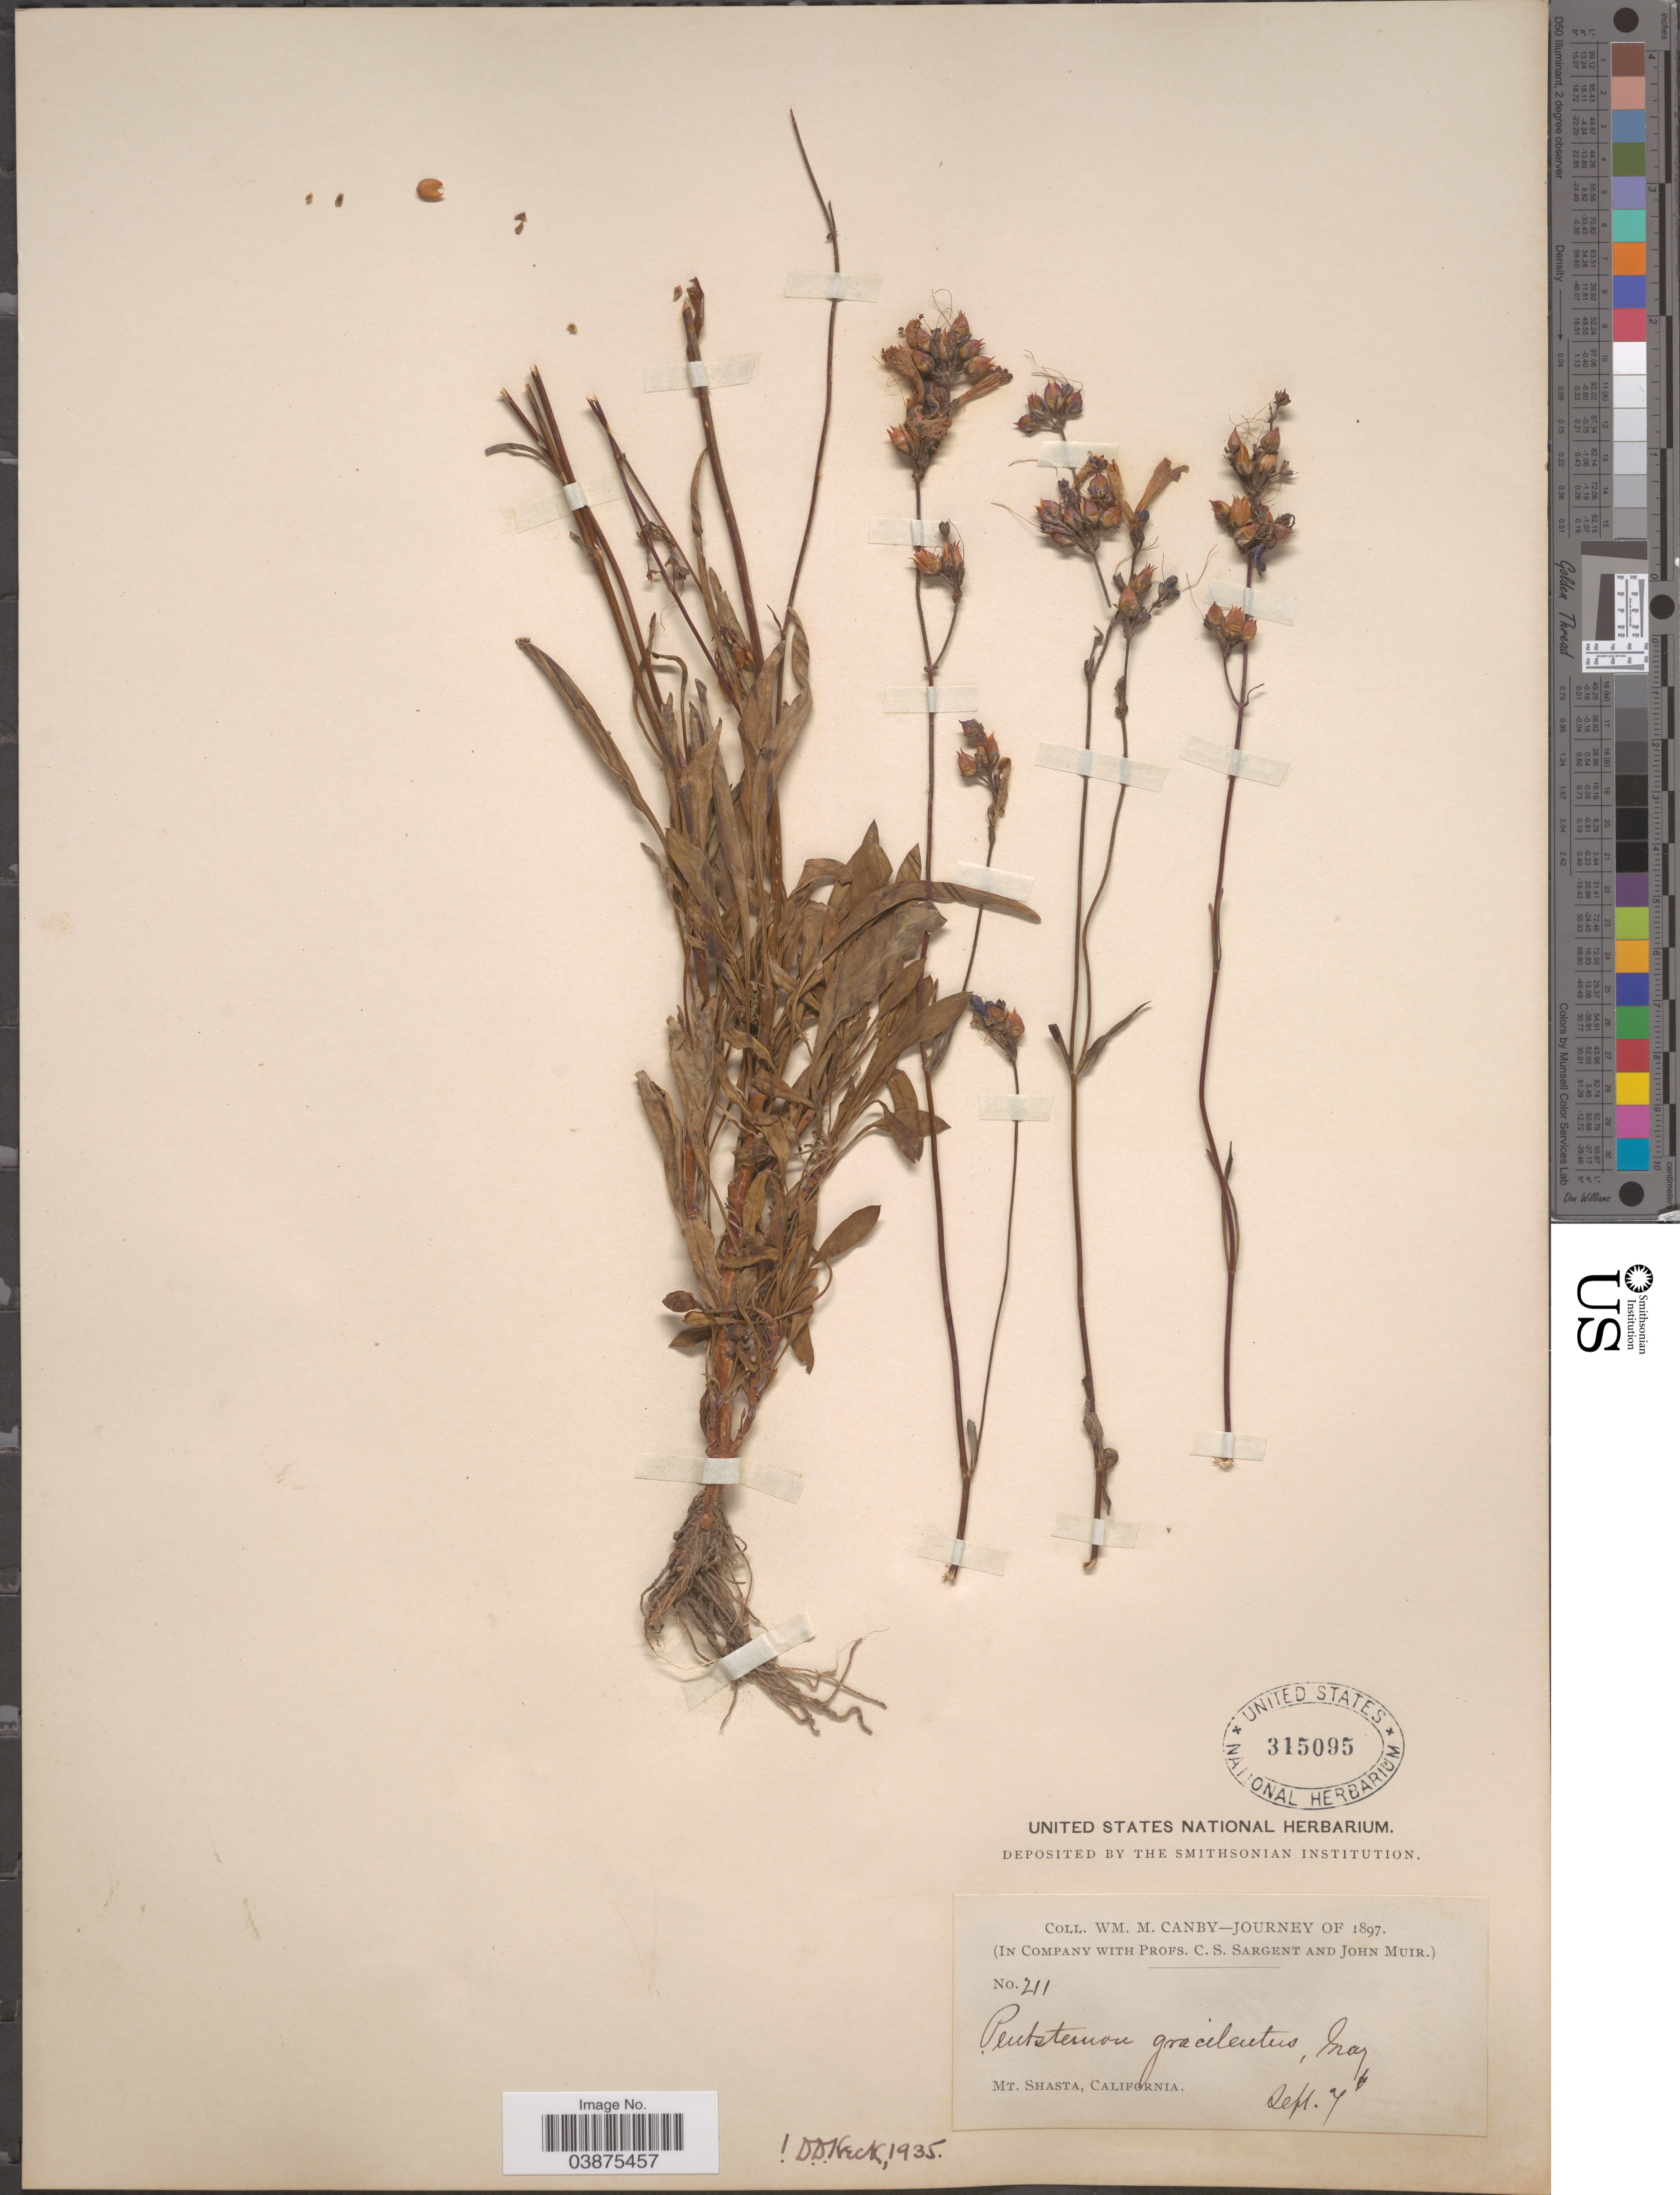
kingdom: Plantae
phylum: Tracheophyta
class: Magnoliopsida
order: Lamiales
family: Plantaginaceae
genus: Penstemon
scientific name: Penstemon gracilentus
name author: A. Gray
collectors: W. M. Canby, C. S. Sargent & J. Muir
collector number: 211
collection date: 1897-09-07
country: United States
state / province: California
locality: Mt. Shasta.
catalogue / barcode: US 315095